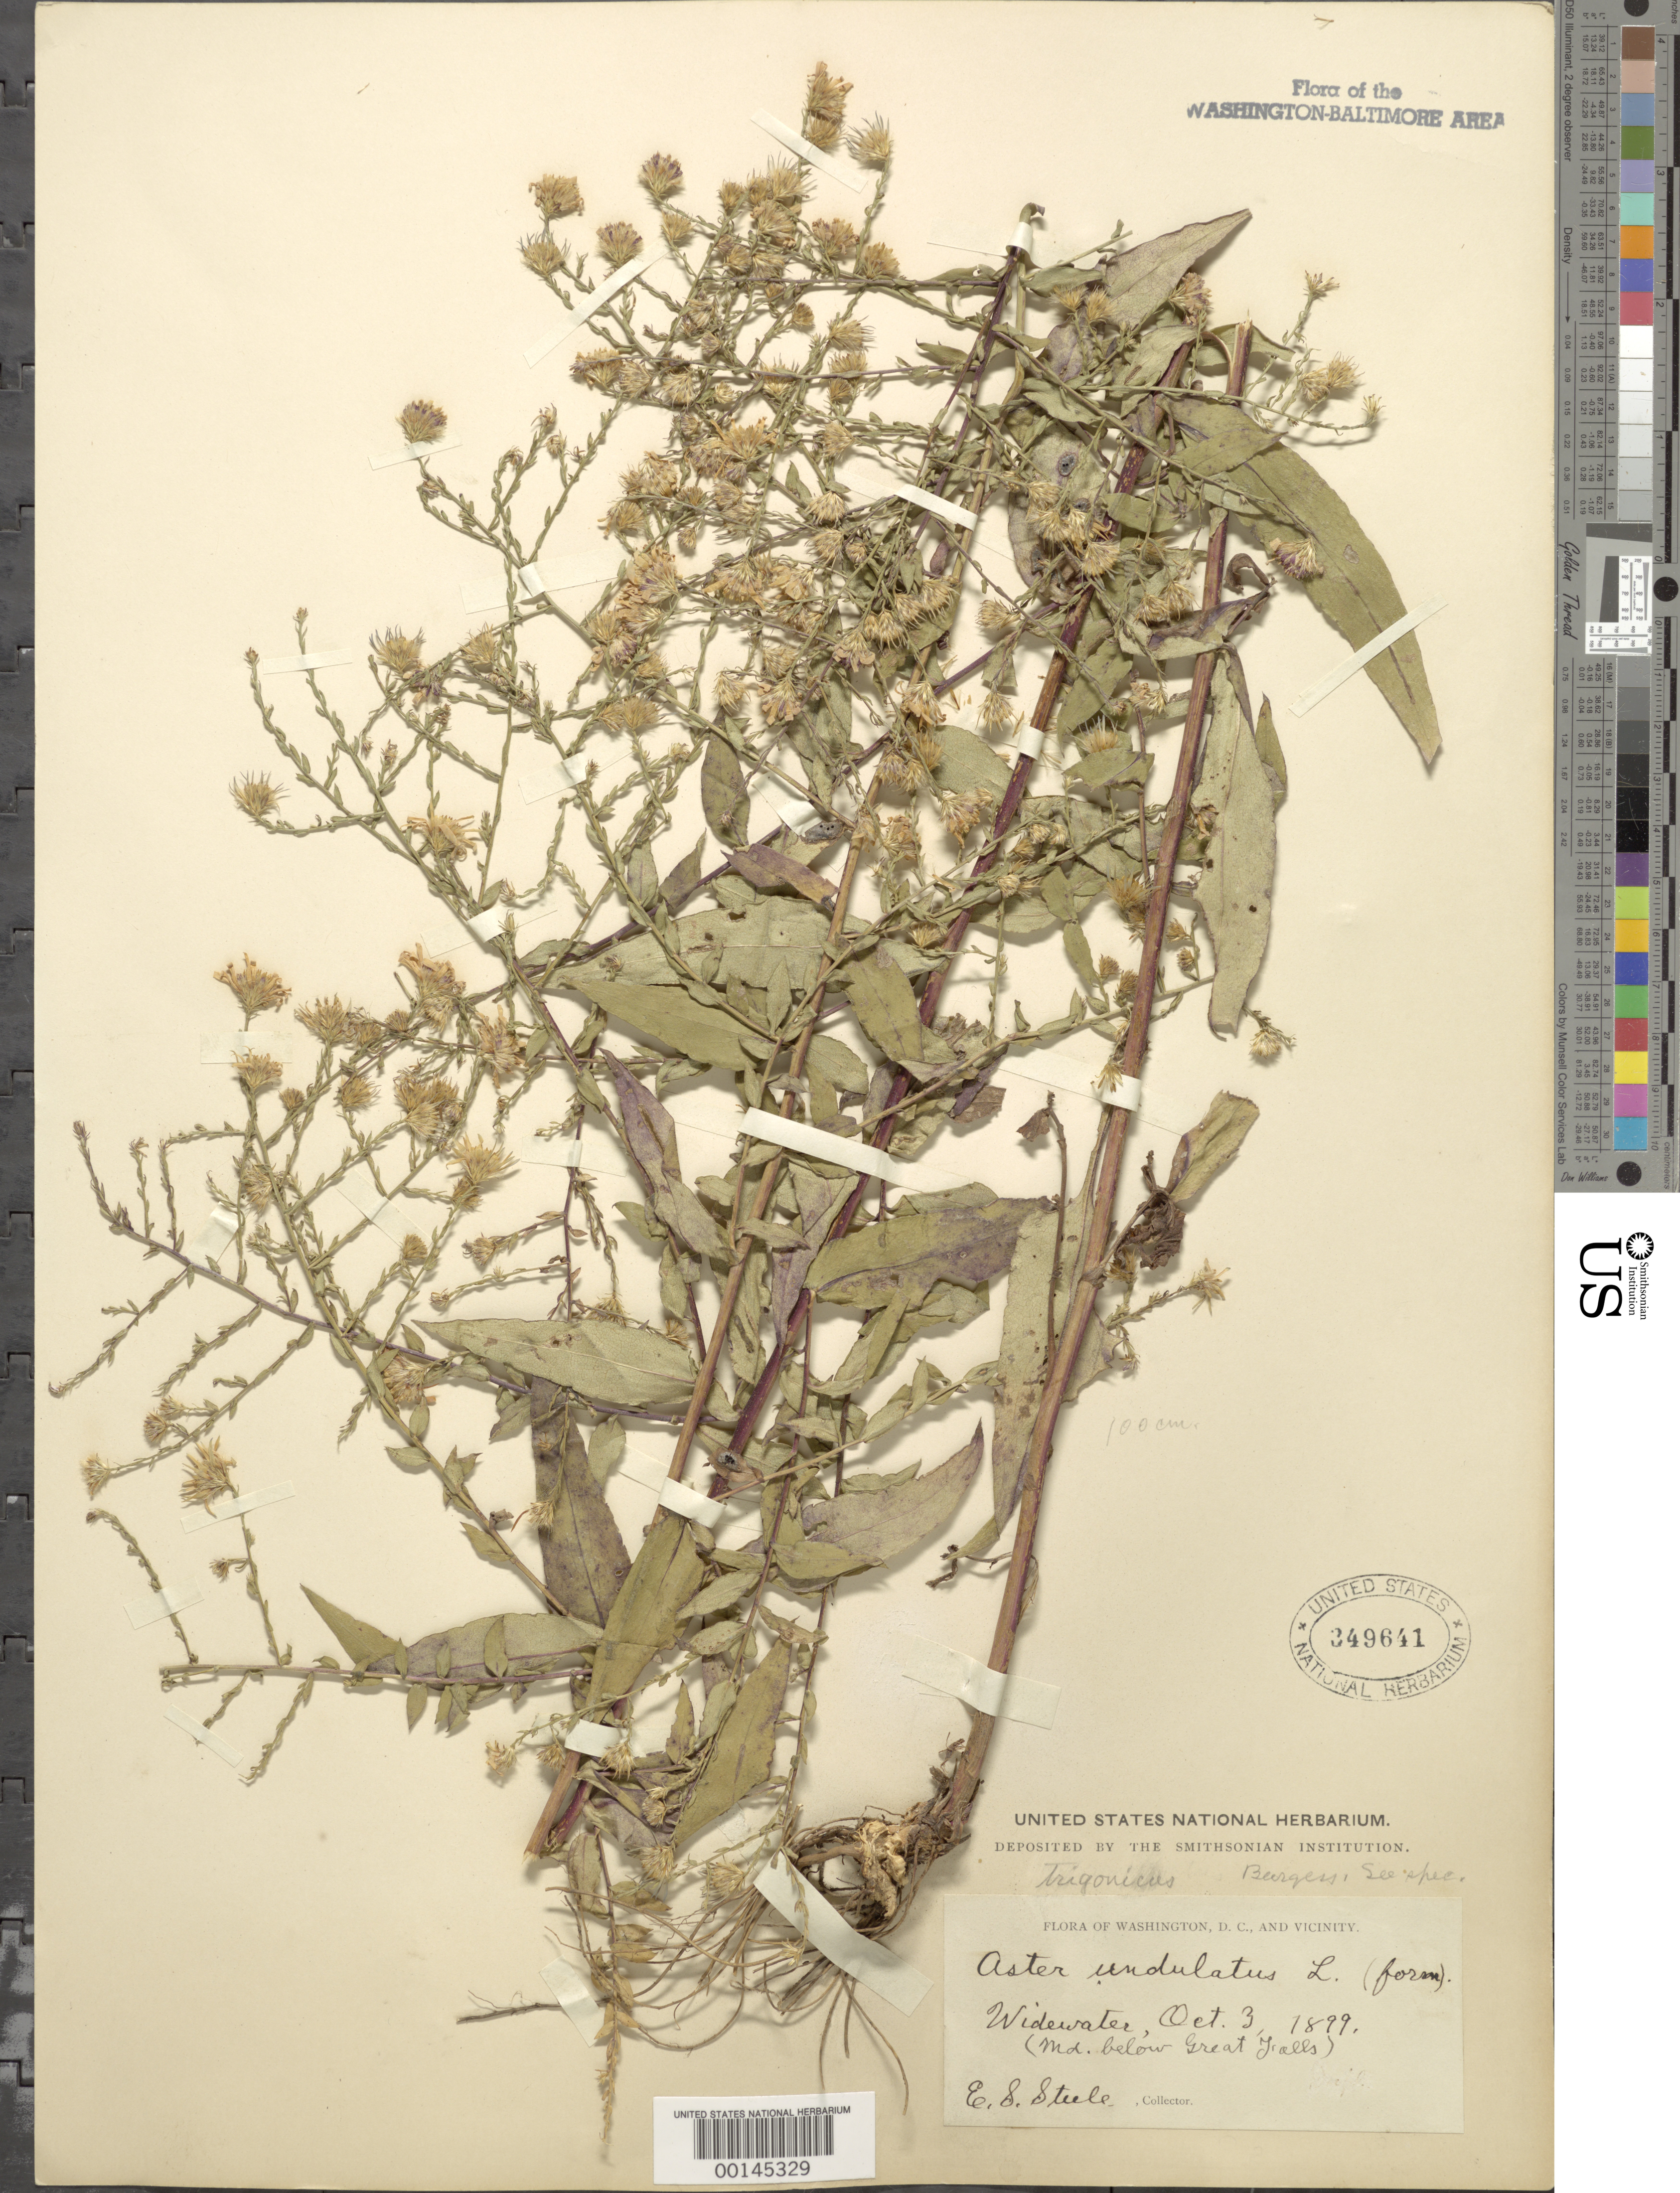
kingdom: Plantae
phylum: Tracheophyta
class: Magnoliopsida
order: Asterales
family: Asteraceae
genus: Symphyotrichum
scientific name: Symphyotrichum undulatum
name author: (L.) G.L. Nesom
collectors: E. Steele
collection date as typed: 03 Oct 1899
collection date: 1899-10-03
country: United States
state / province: Maryland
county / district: Montgomery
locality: Widewater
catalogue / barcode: US 349641